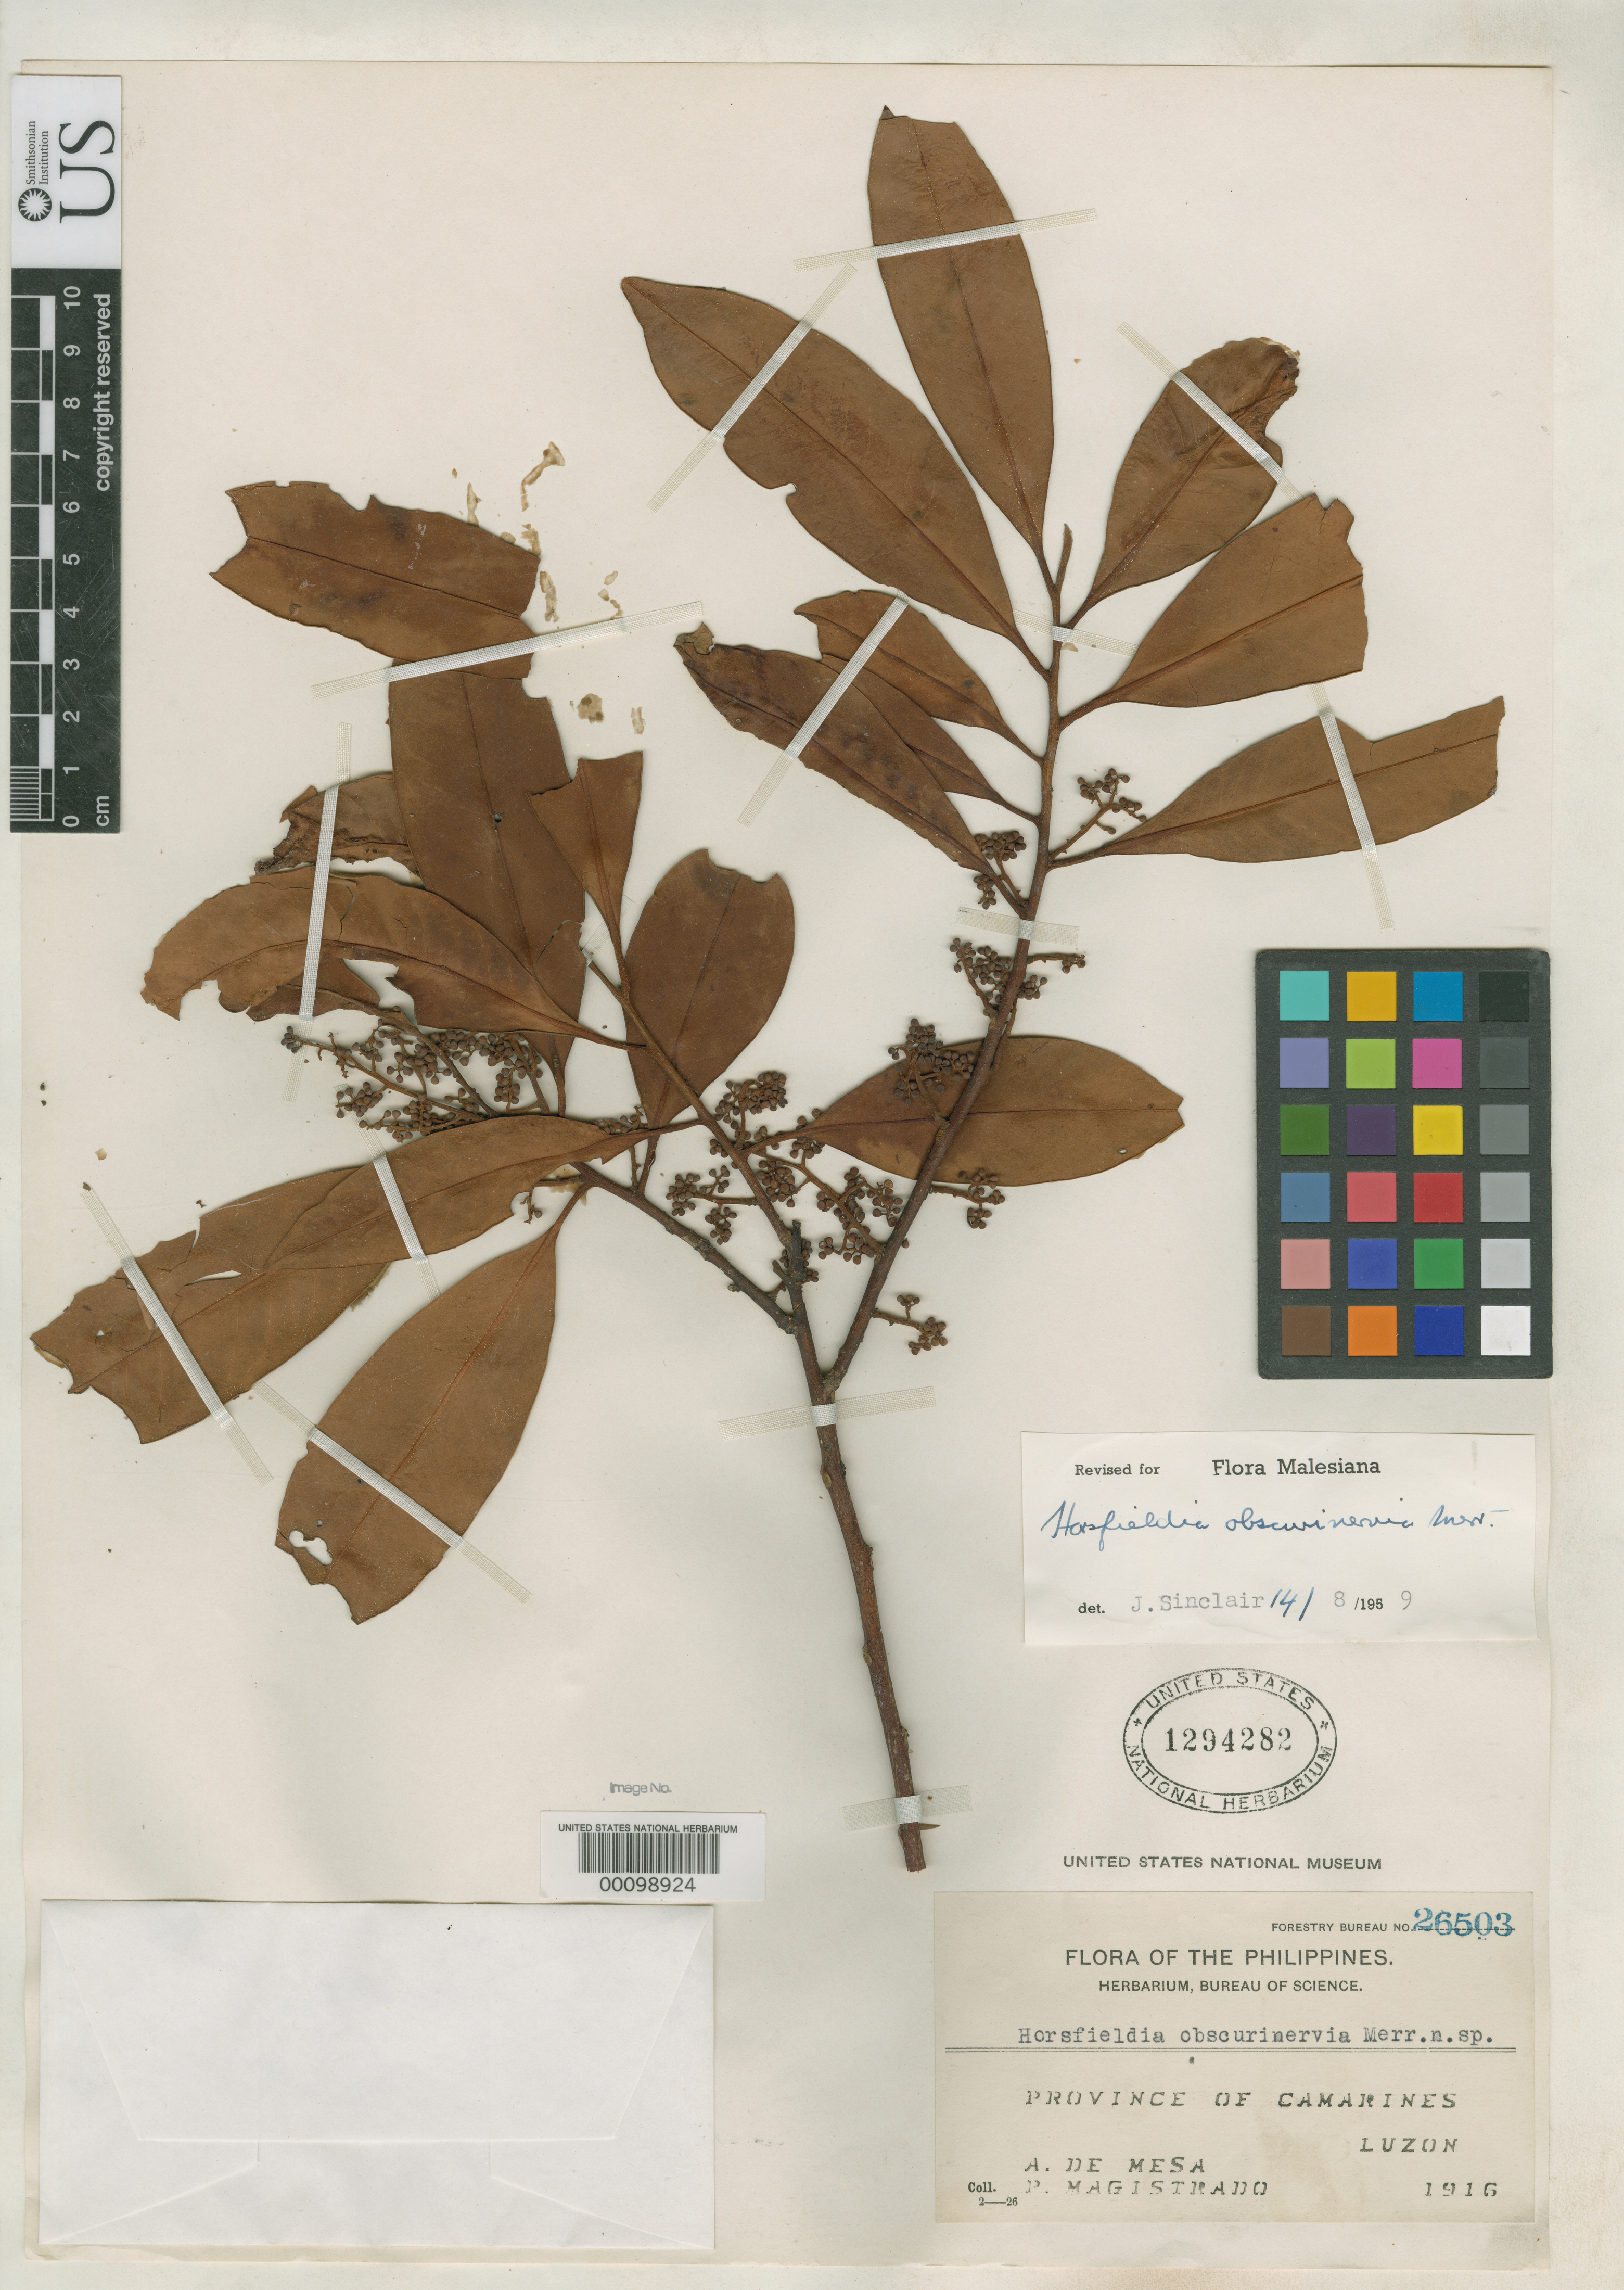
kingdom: Plantae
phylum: Tracheophyta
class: Magnoliopsida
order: Magnoliales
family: Myristicaceae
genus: Horsfieldia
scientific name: Horsfieldia obscurinervia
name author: Merr.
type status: Isotype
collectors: A. de Mesa & P. Magistrado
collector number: Bur. Sci. 26503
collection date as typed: Jul 1916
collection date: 1916-07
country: Philippines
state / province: Bicol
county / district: Camarines Norte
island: Luzon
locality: Paracale.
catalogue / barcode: US 1294282